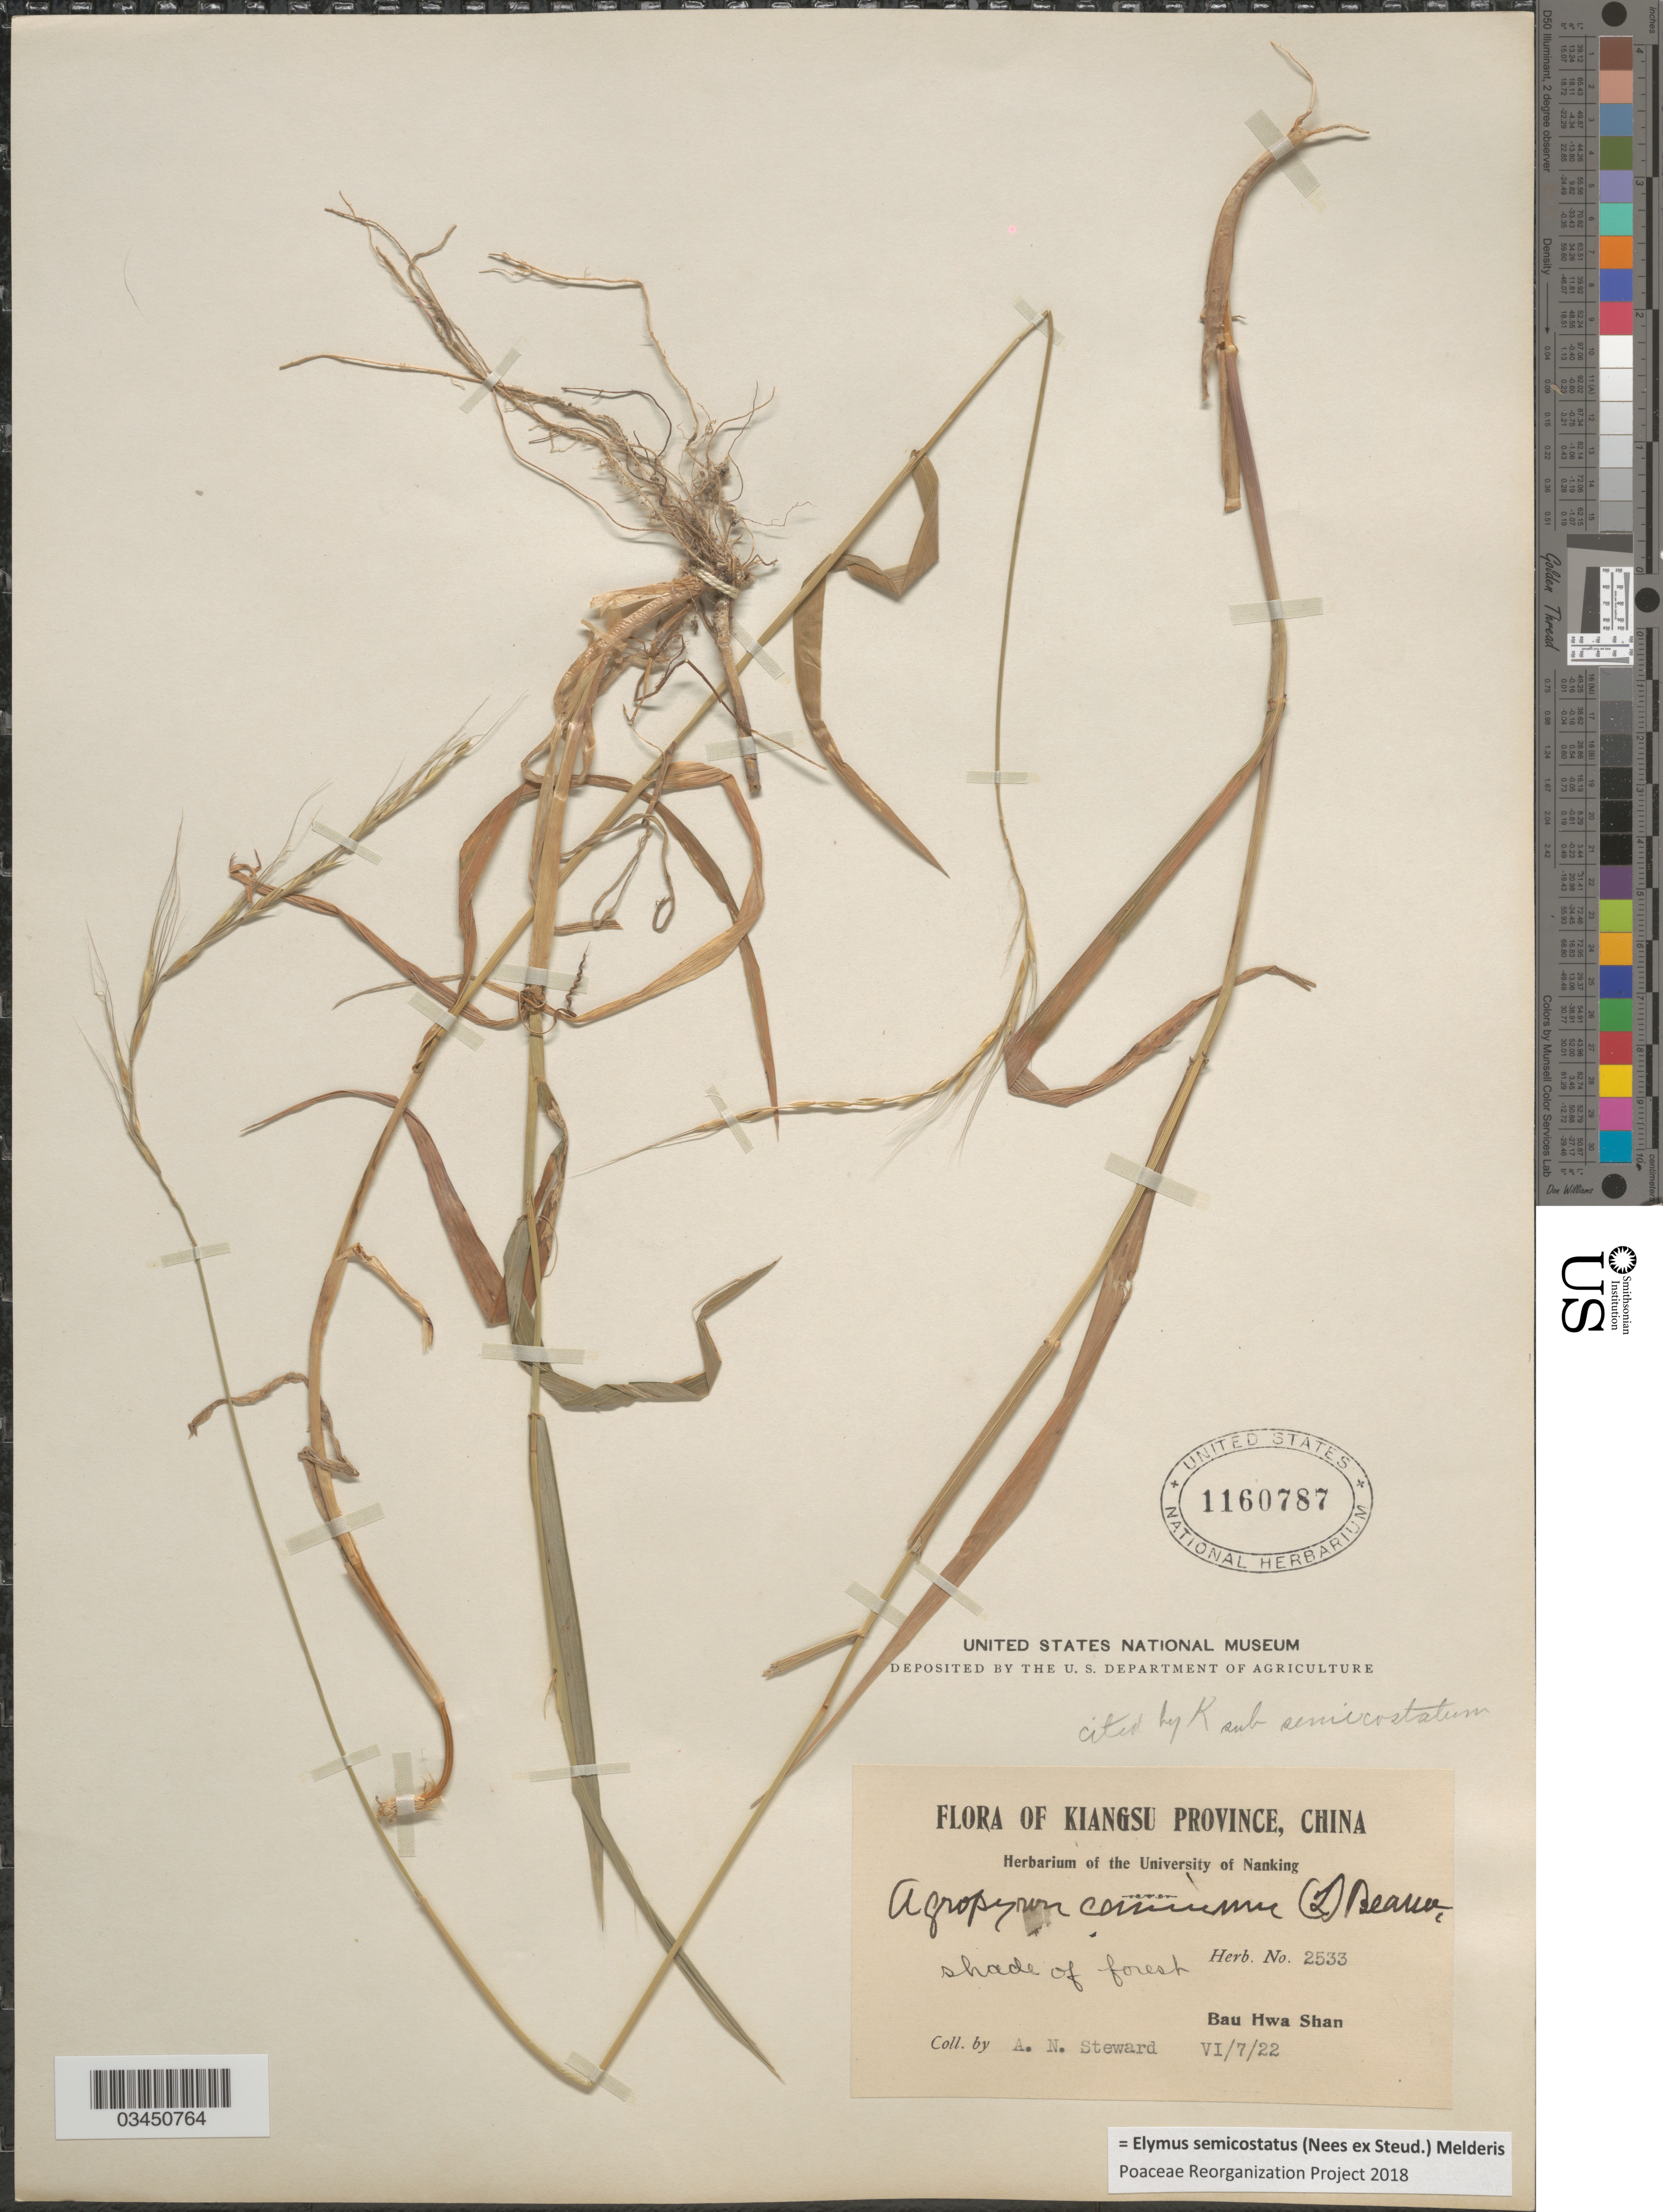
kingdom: Plantae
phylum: Tracheophyta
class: Liliopsida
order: Poales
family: Poaceae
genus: Elymus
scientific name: Elymus semicostatus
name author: (Nees ex Steud.) Melderis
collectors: A. N. Steward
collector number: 2533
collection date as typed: Transcribed d/m/y: 7/6/22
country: China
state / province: Jiangsu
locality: Kiangsu Province. Shade of forest. Bau Hwa Shan.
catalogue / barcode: US 1160787